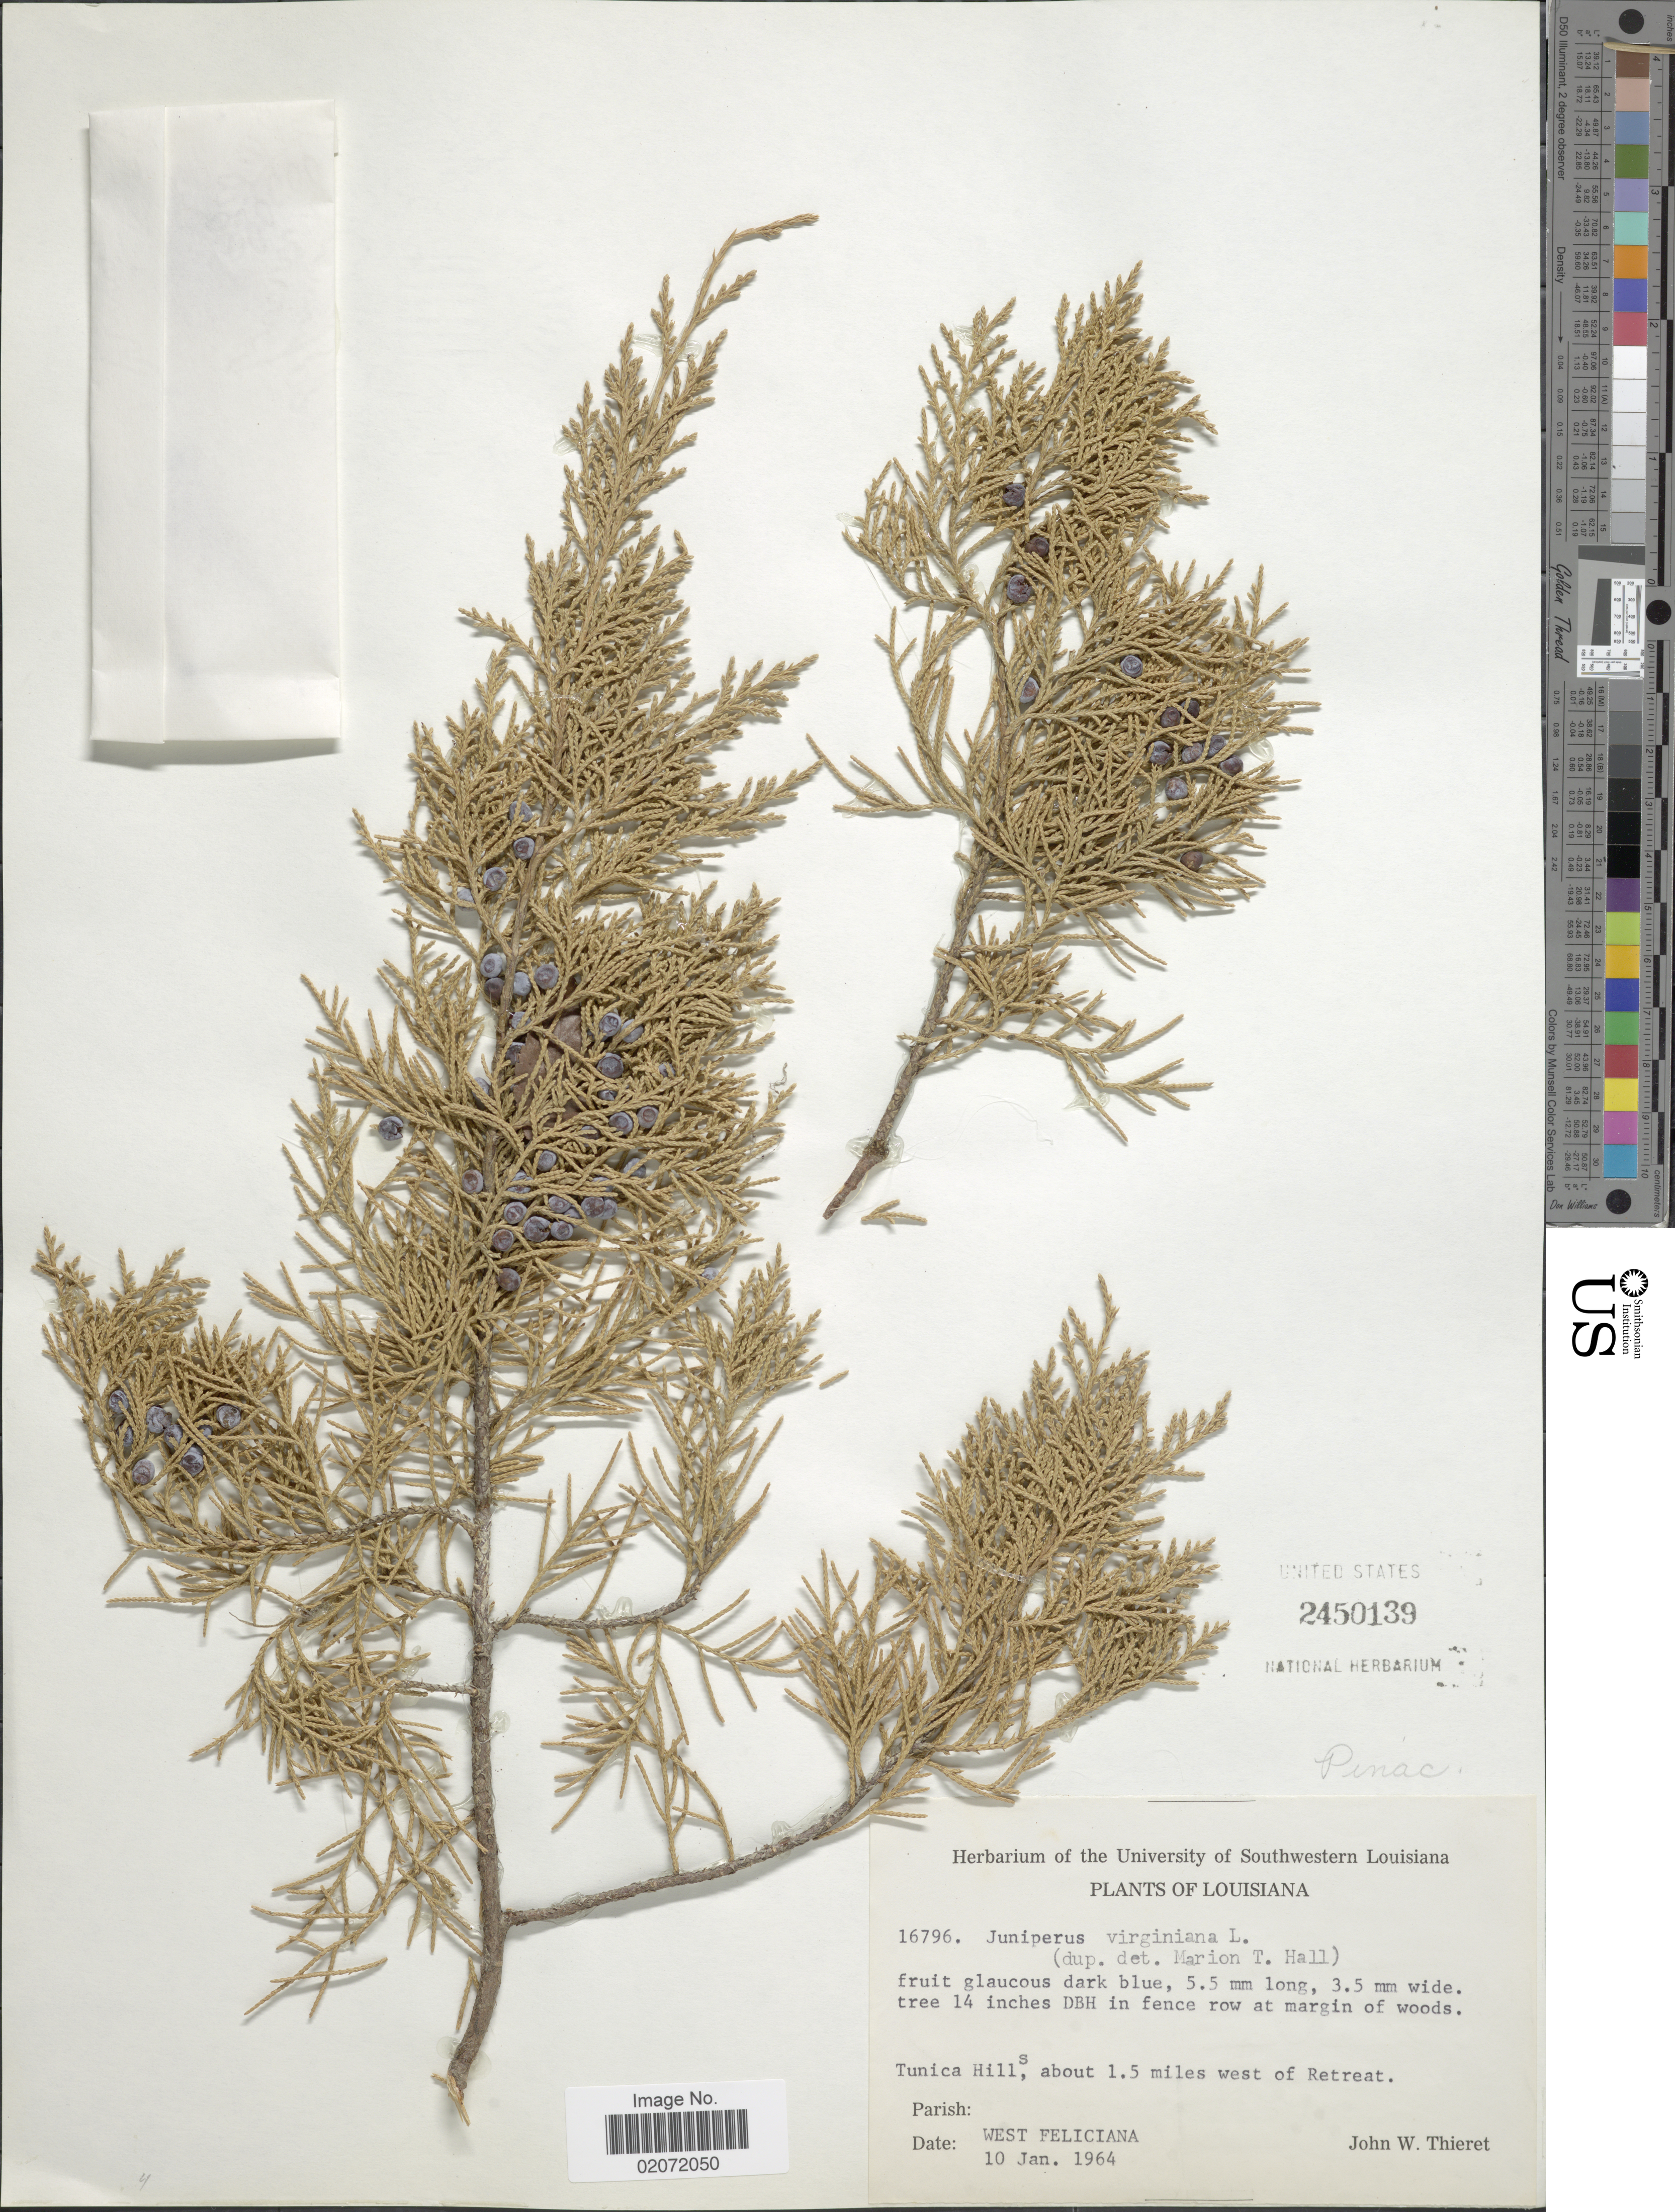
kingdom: Plantae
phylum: Tracheophyta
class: Pinopsida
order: Pinales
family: Cupressaceae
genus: Juniperus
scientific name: Juniperus virginiana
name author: L.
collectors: J. W. Thieret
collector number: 16796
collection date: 1964-01-10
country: United States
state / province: Louisiana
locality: Tunica Hills, about 1.5 miles west of Retreat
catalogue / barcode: US 2450139